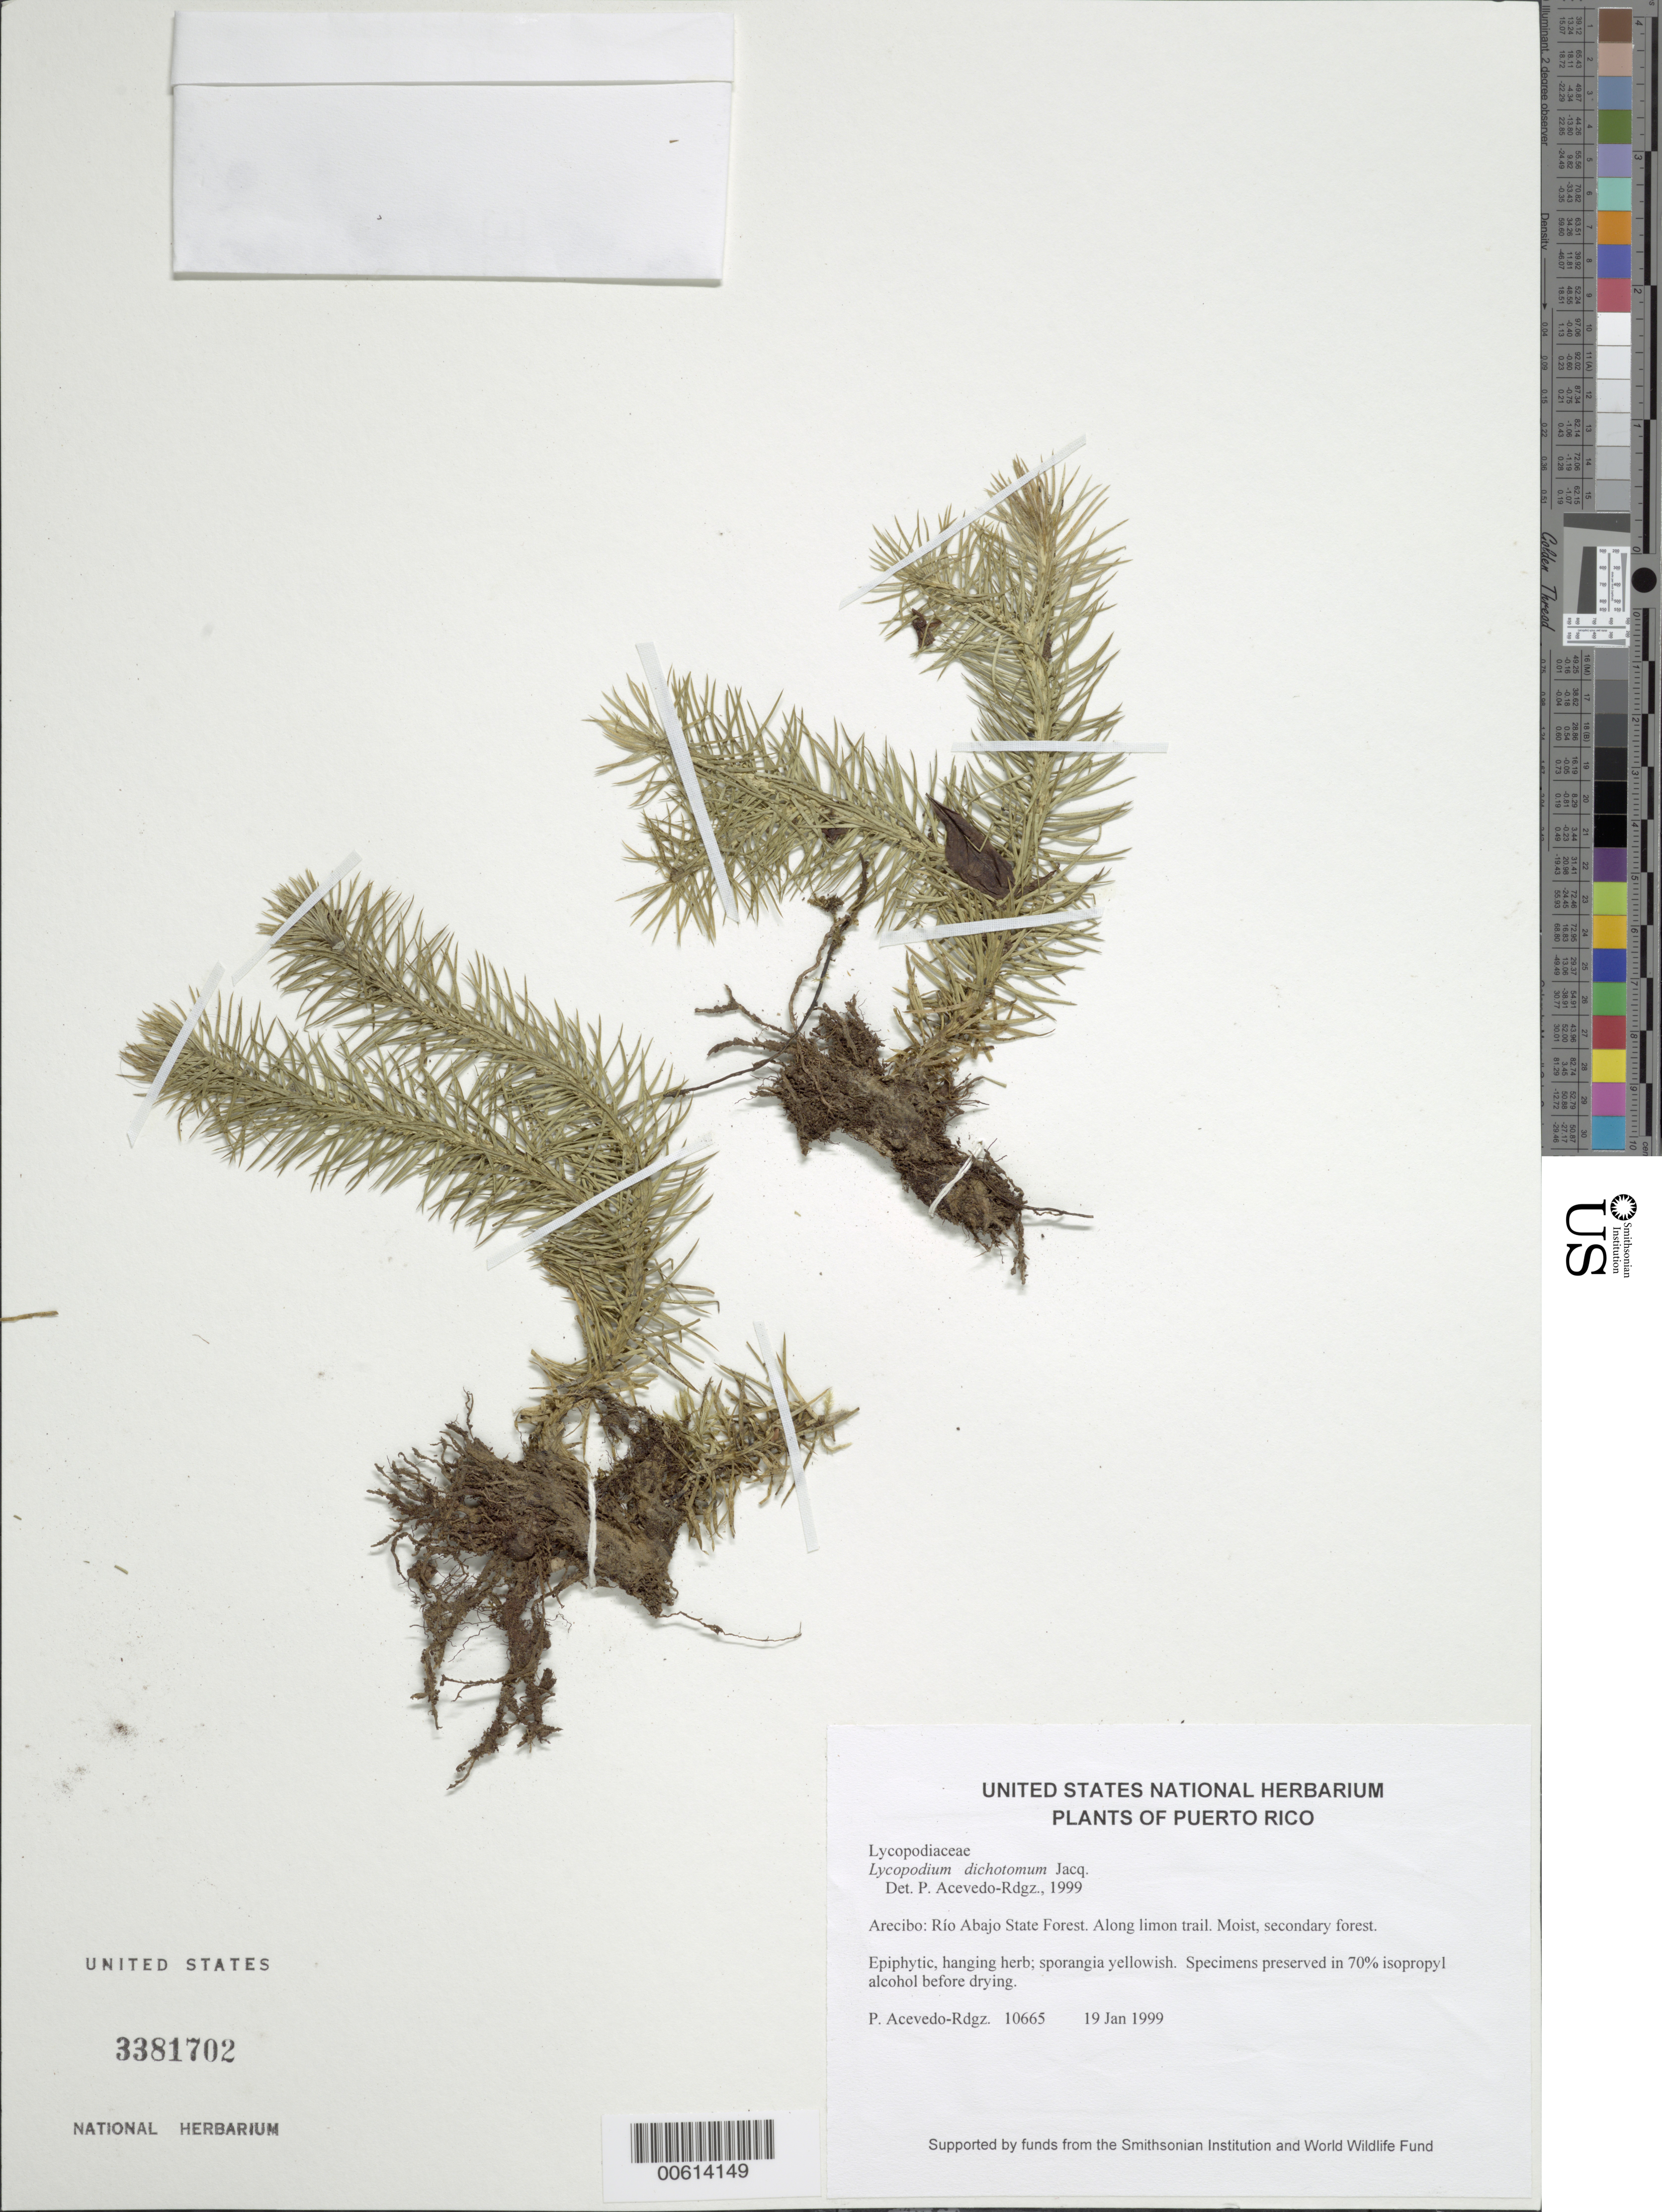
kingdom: Plantae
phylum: Tracheophyta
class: Lycopodiopsida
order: Lycopodiales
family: Lycopodiaceae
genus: Phlegmariurus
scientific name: Phlegmariurus dichotomus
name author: (Jacq.) W.H. Wagner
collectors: P. Acevedo-Rodr.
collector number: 10665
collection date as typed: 19 Jan 1999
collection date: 1999-01-19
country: Puerto Rico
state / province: Arecibo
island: Puerto Rico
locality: Arecibo; Río Abajo State Forest. Along limon trail.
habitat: Moist, secondary forest.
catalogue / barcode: US 3381702